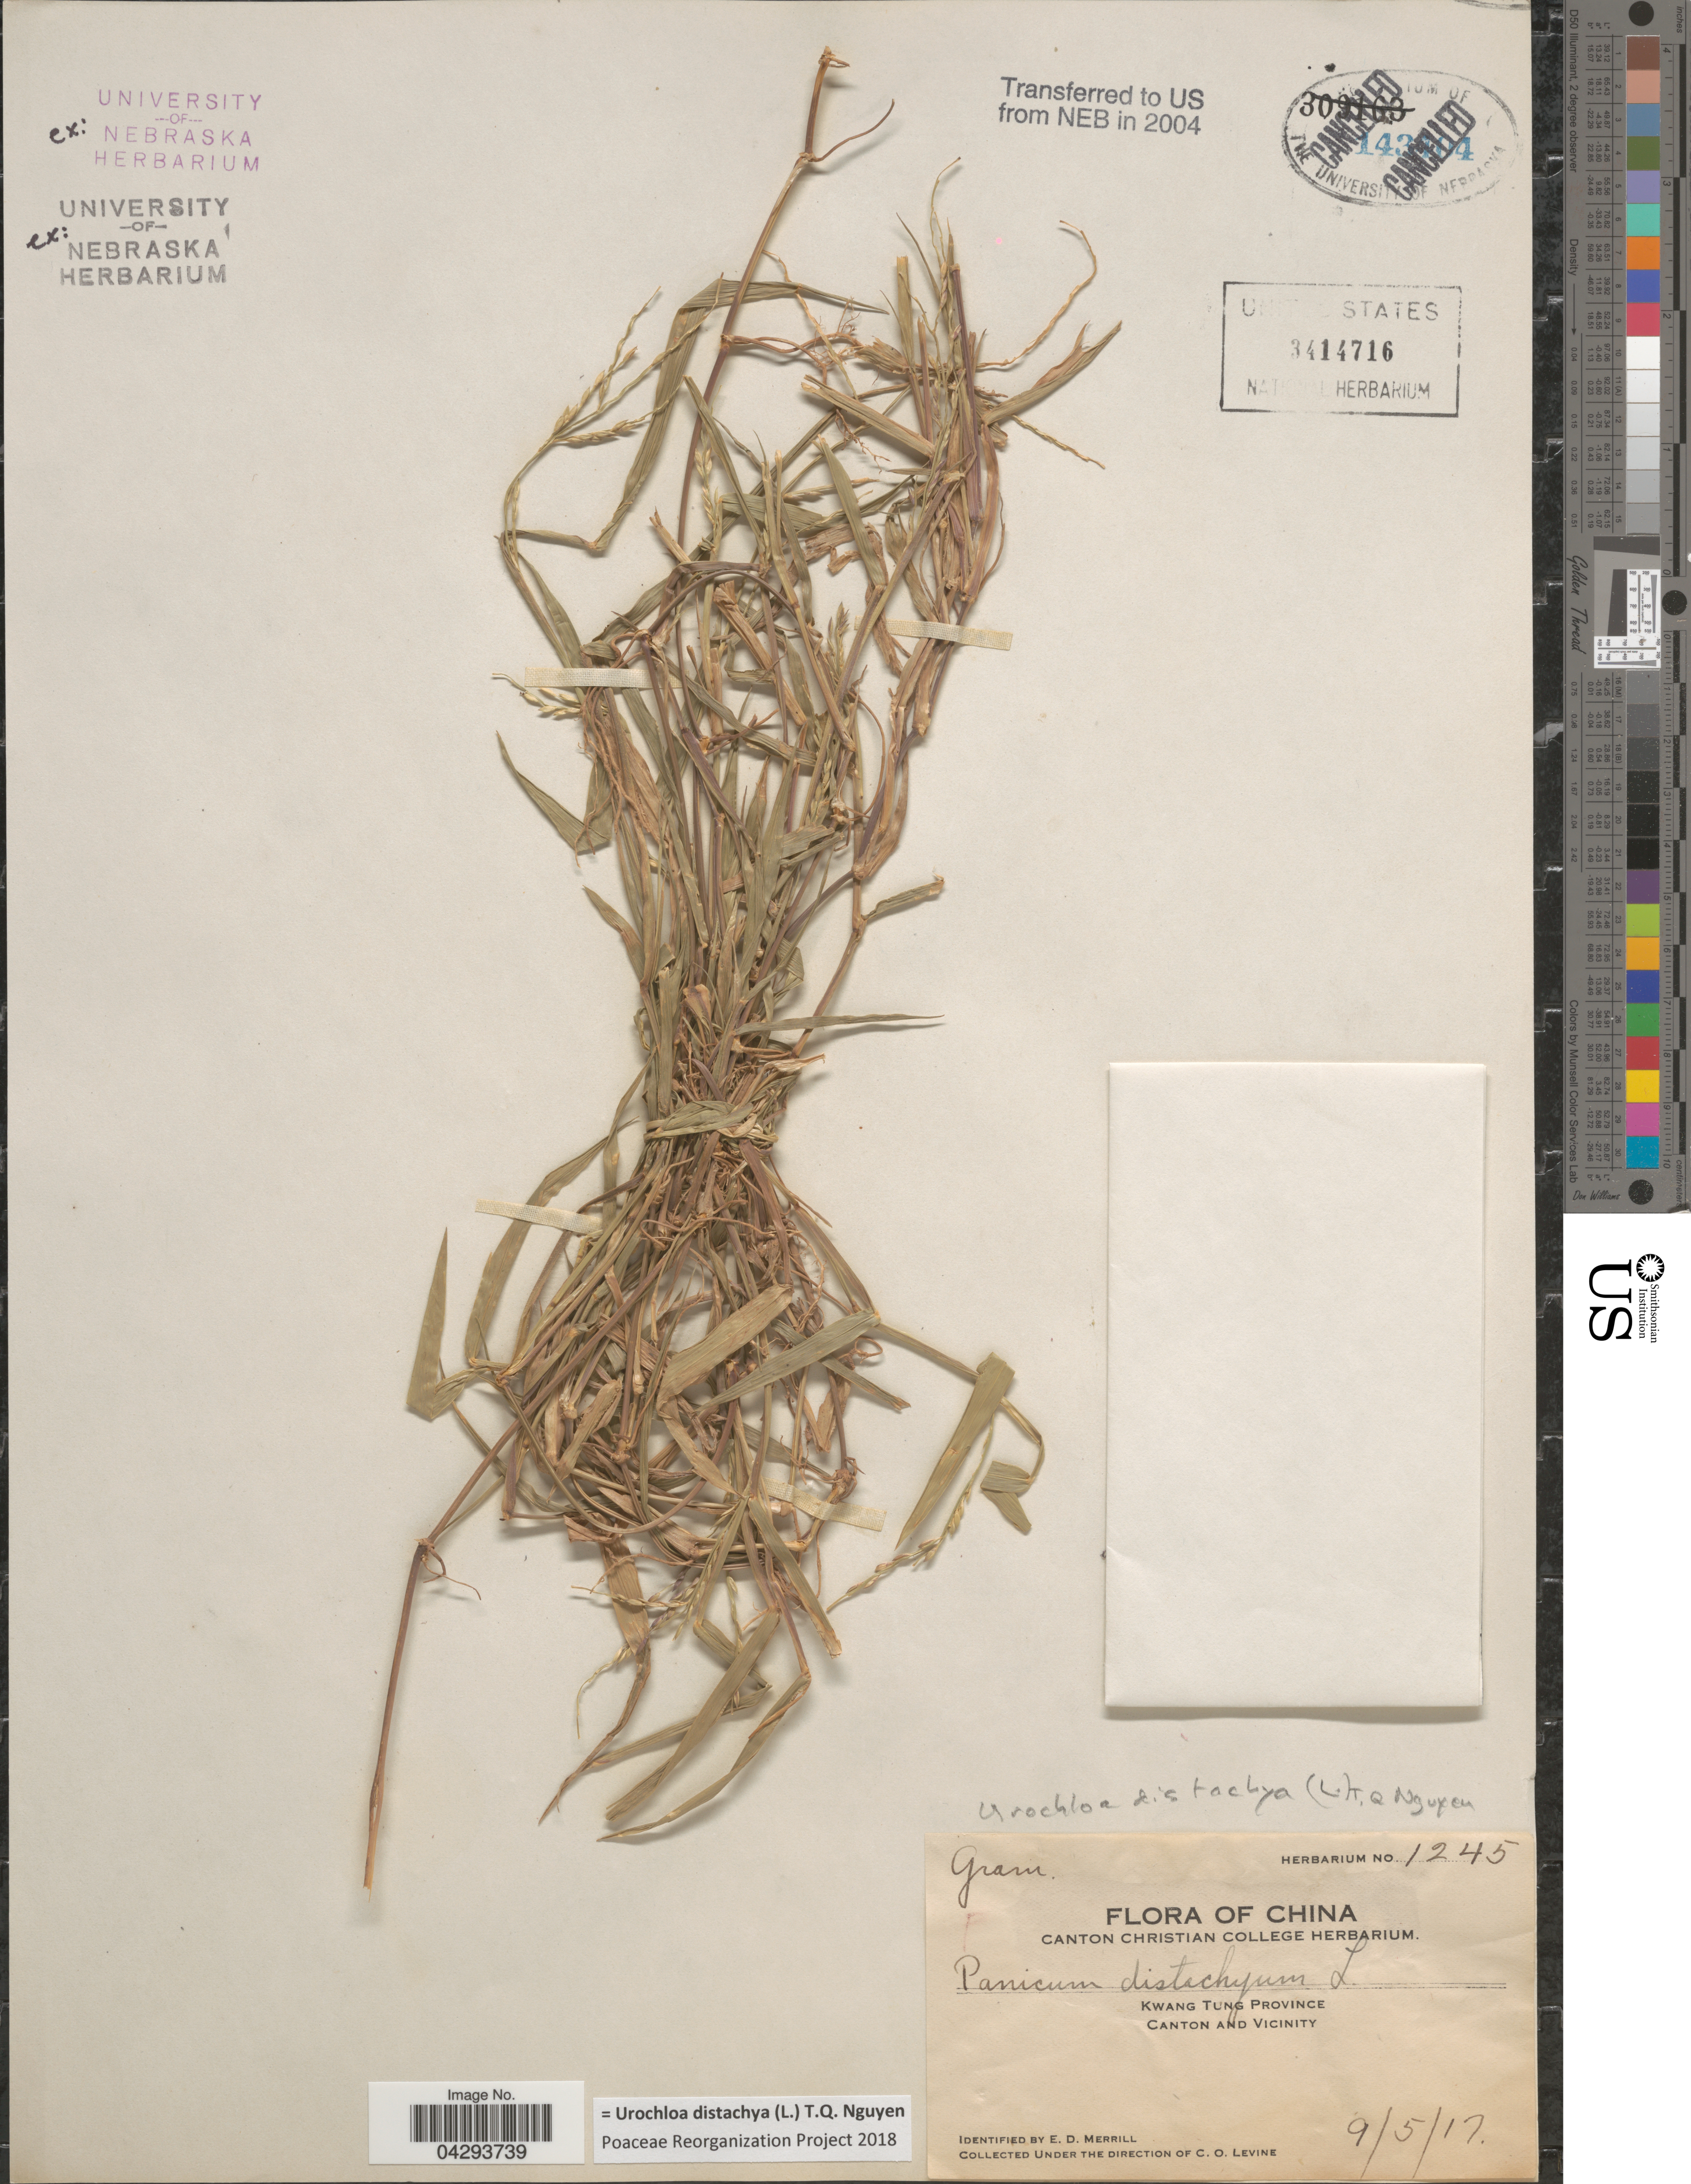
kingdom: Plantae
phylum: Tracheophyta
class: Liliopsida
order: Poales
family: Poaceae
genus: Urochloa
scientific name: Urochloa distachya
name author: (L.) T.Q. Nguyen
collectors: C. O. Levine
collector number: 1245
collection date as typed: Transcribed d/m/y: 9/5/17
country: China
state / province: Guangdong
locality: Kwang Tung Province. Canton and Vicinity.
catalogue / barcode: US 3414716